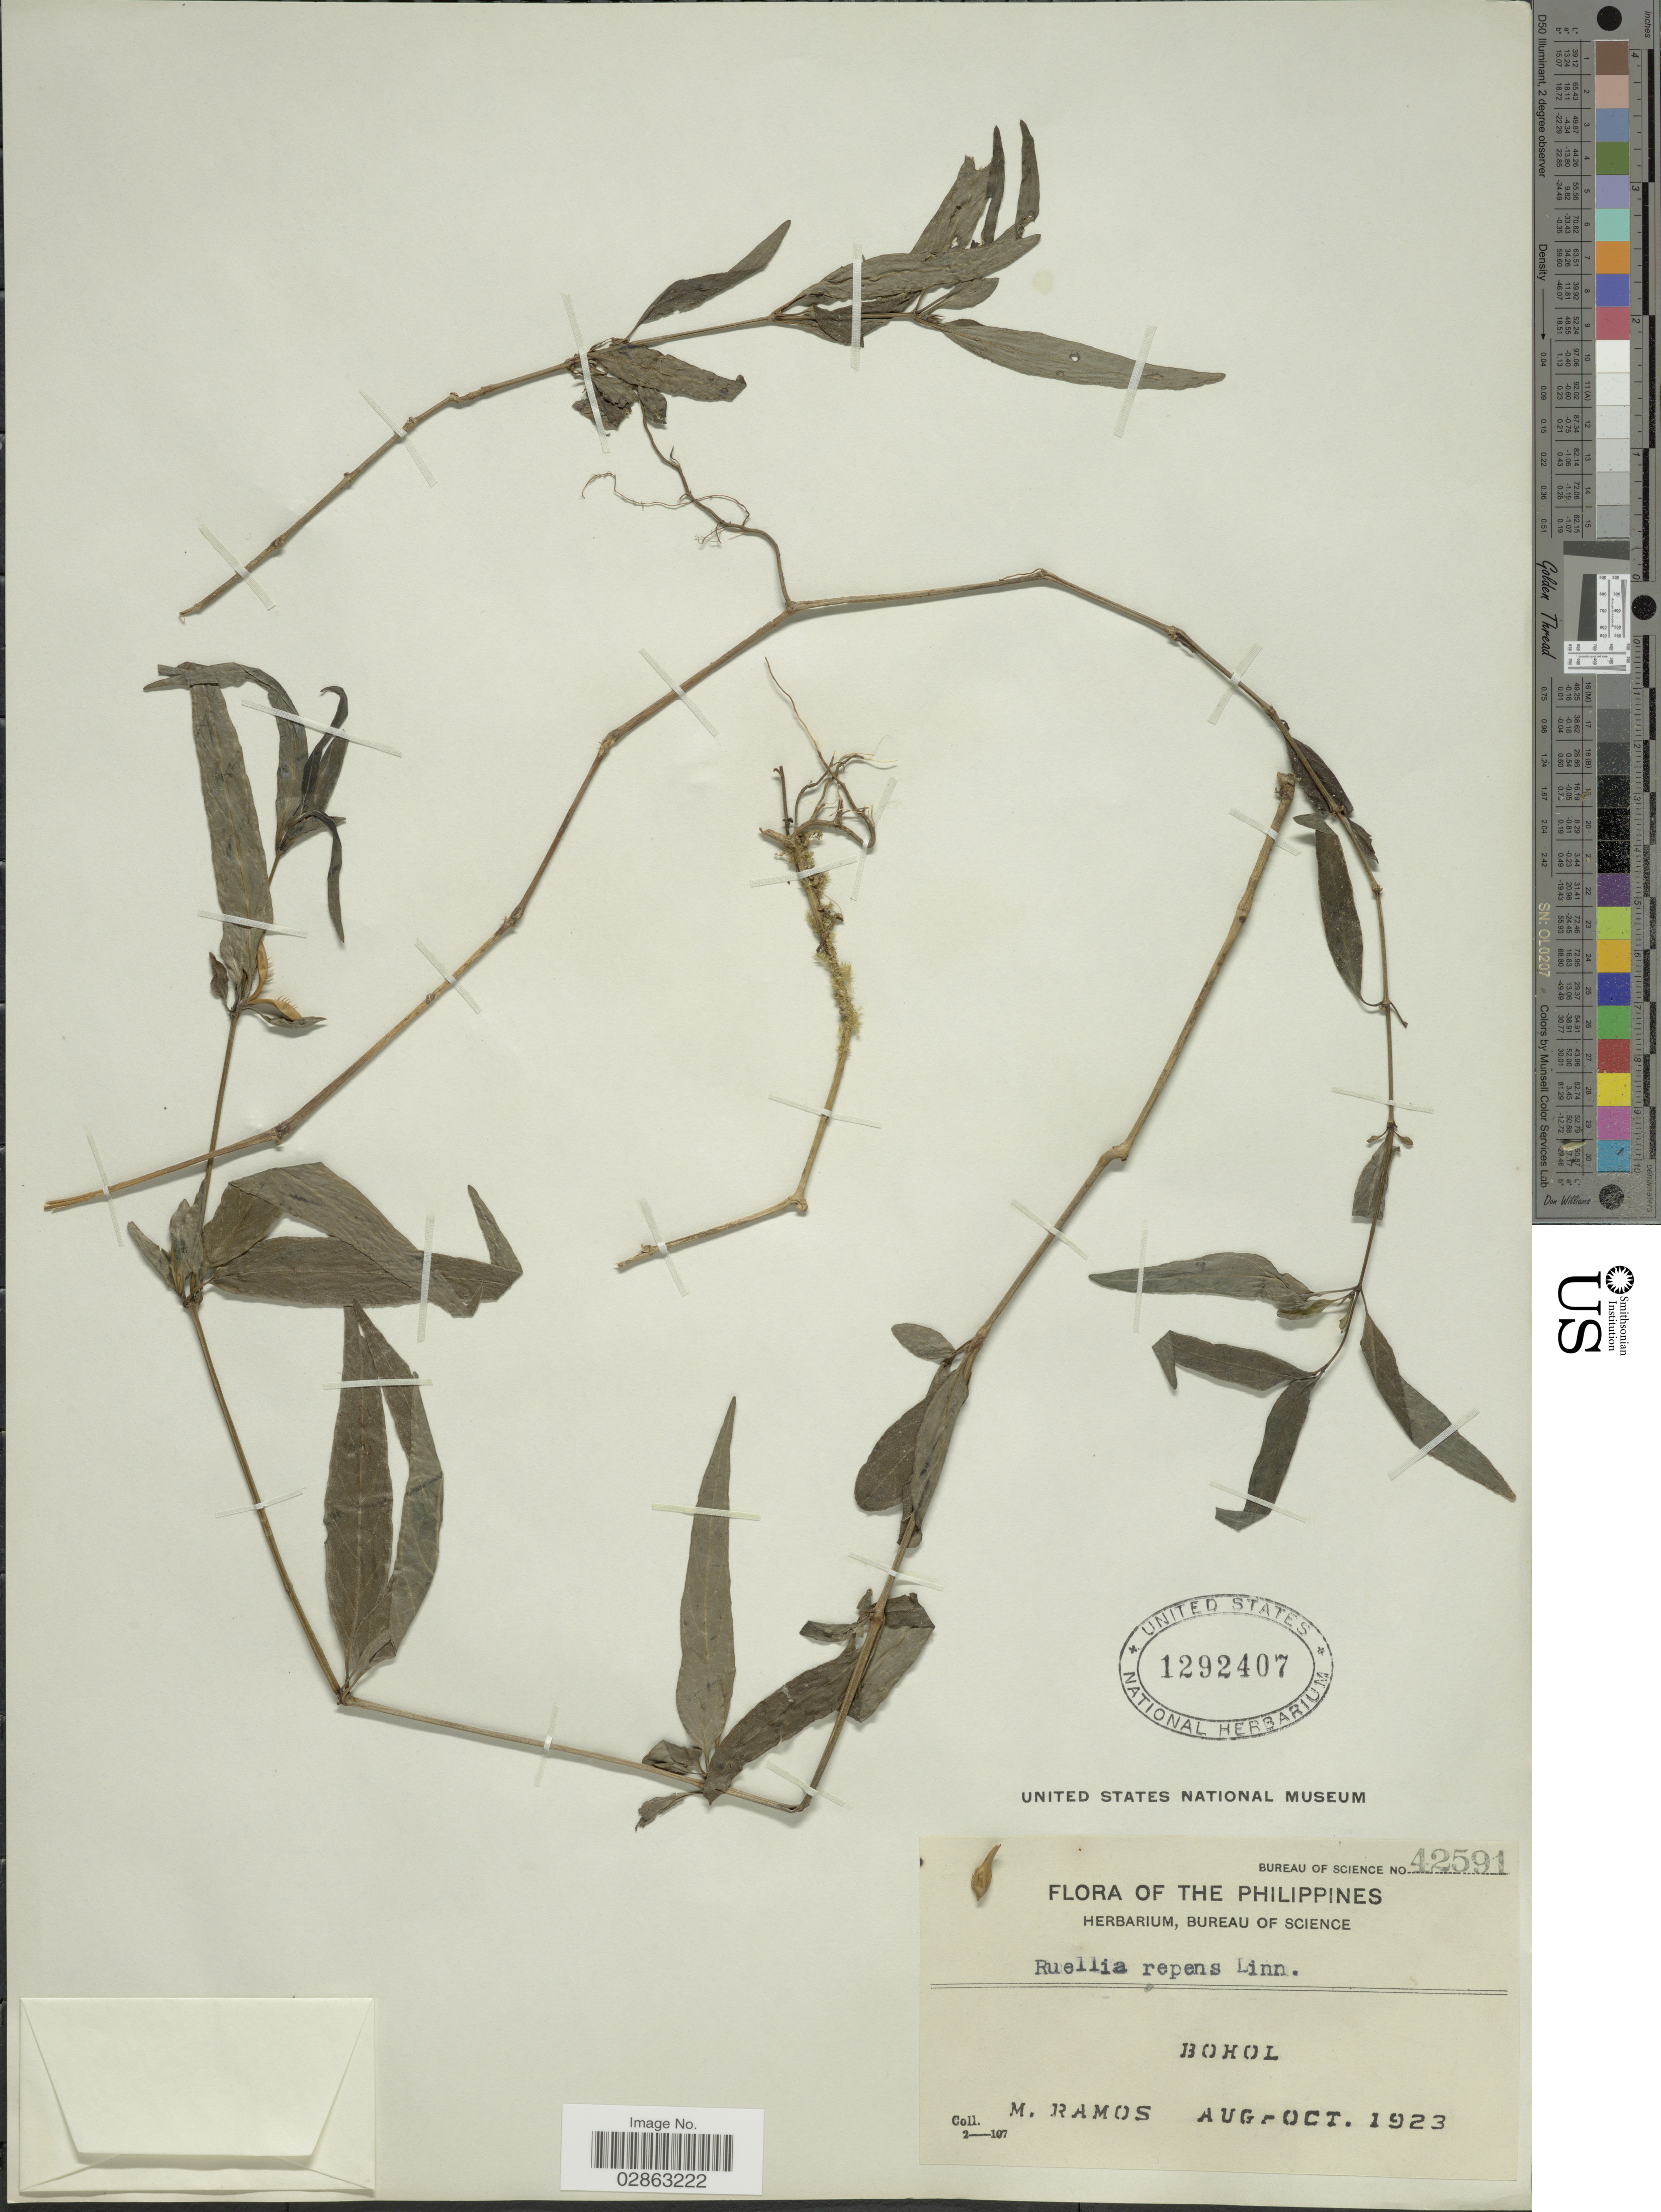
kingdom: Plantae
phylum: Tracheophyta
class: Magnoliopsida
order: Lamiales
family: Acanthaceae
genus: Ruellia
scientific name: Ruellia repens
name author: L.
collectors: M. Ramos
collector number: Bureau of Science 42591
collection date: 1923-08/1923-10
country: Philippines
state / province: Central Visayas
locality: Bohol.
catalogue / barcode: US 1292407